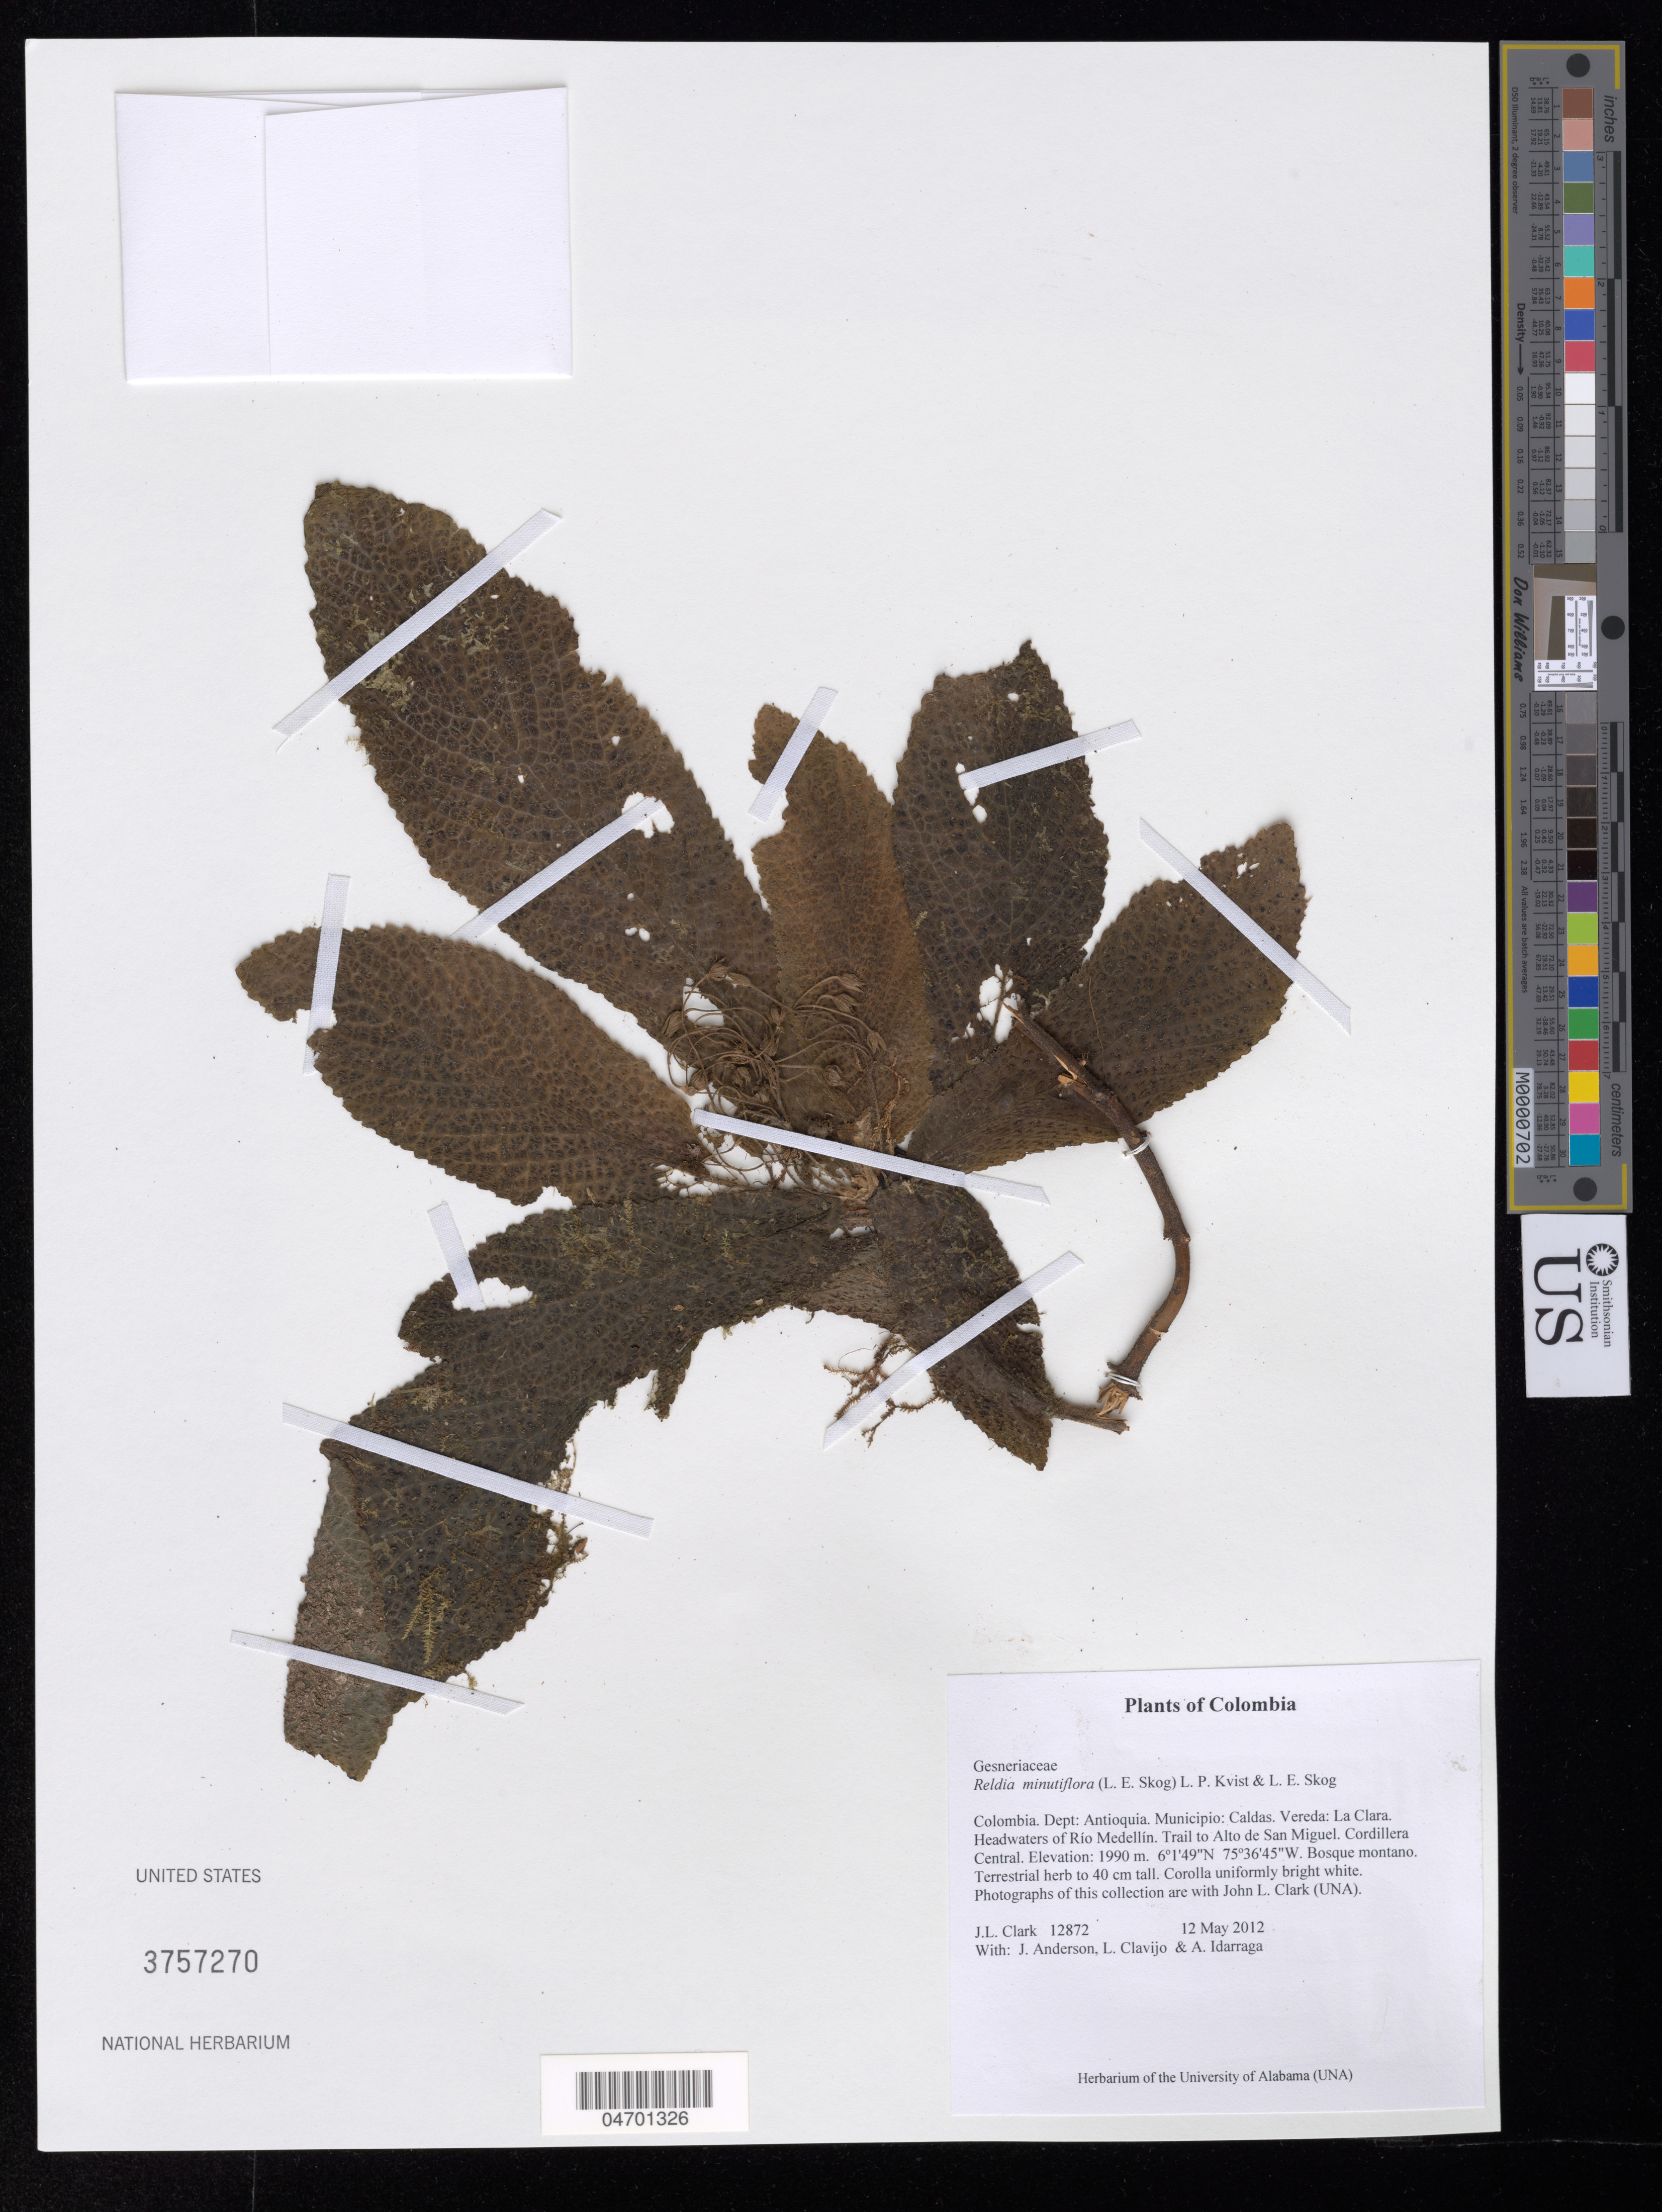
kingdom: Plantae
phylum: Tracheophyta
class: Magnoliopsida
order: Lamiales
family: Gesneriaceae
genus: Reldia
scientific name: Reldia minutiflora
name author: (L.E. Skog) L.P. Kvist & L.E. Skog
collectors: J. L. Clark, J. Anderson, L. Clavijo & A. Idarraga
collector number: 12872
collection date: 2012-05-12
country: Colombia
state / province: Antioquia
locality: Dept: Antioquia. Municipio: Caldas. Vereda: La Clara. Headwaters of Río Medellín. Trail to Alto de San Miguel. Cordillera Central.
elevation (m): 1990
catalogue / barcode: US 3757270